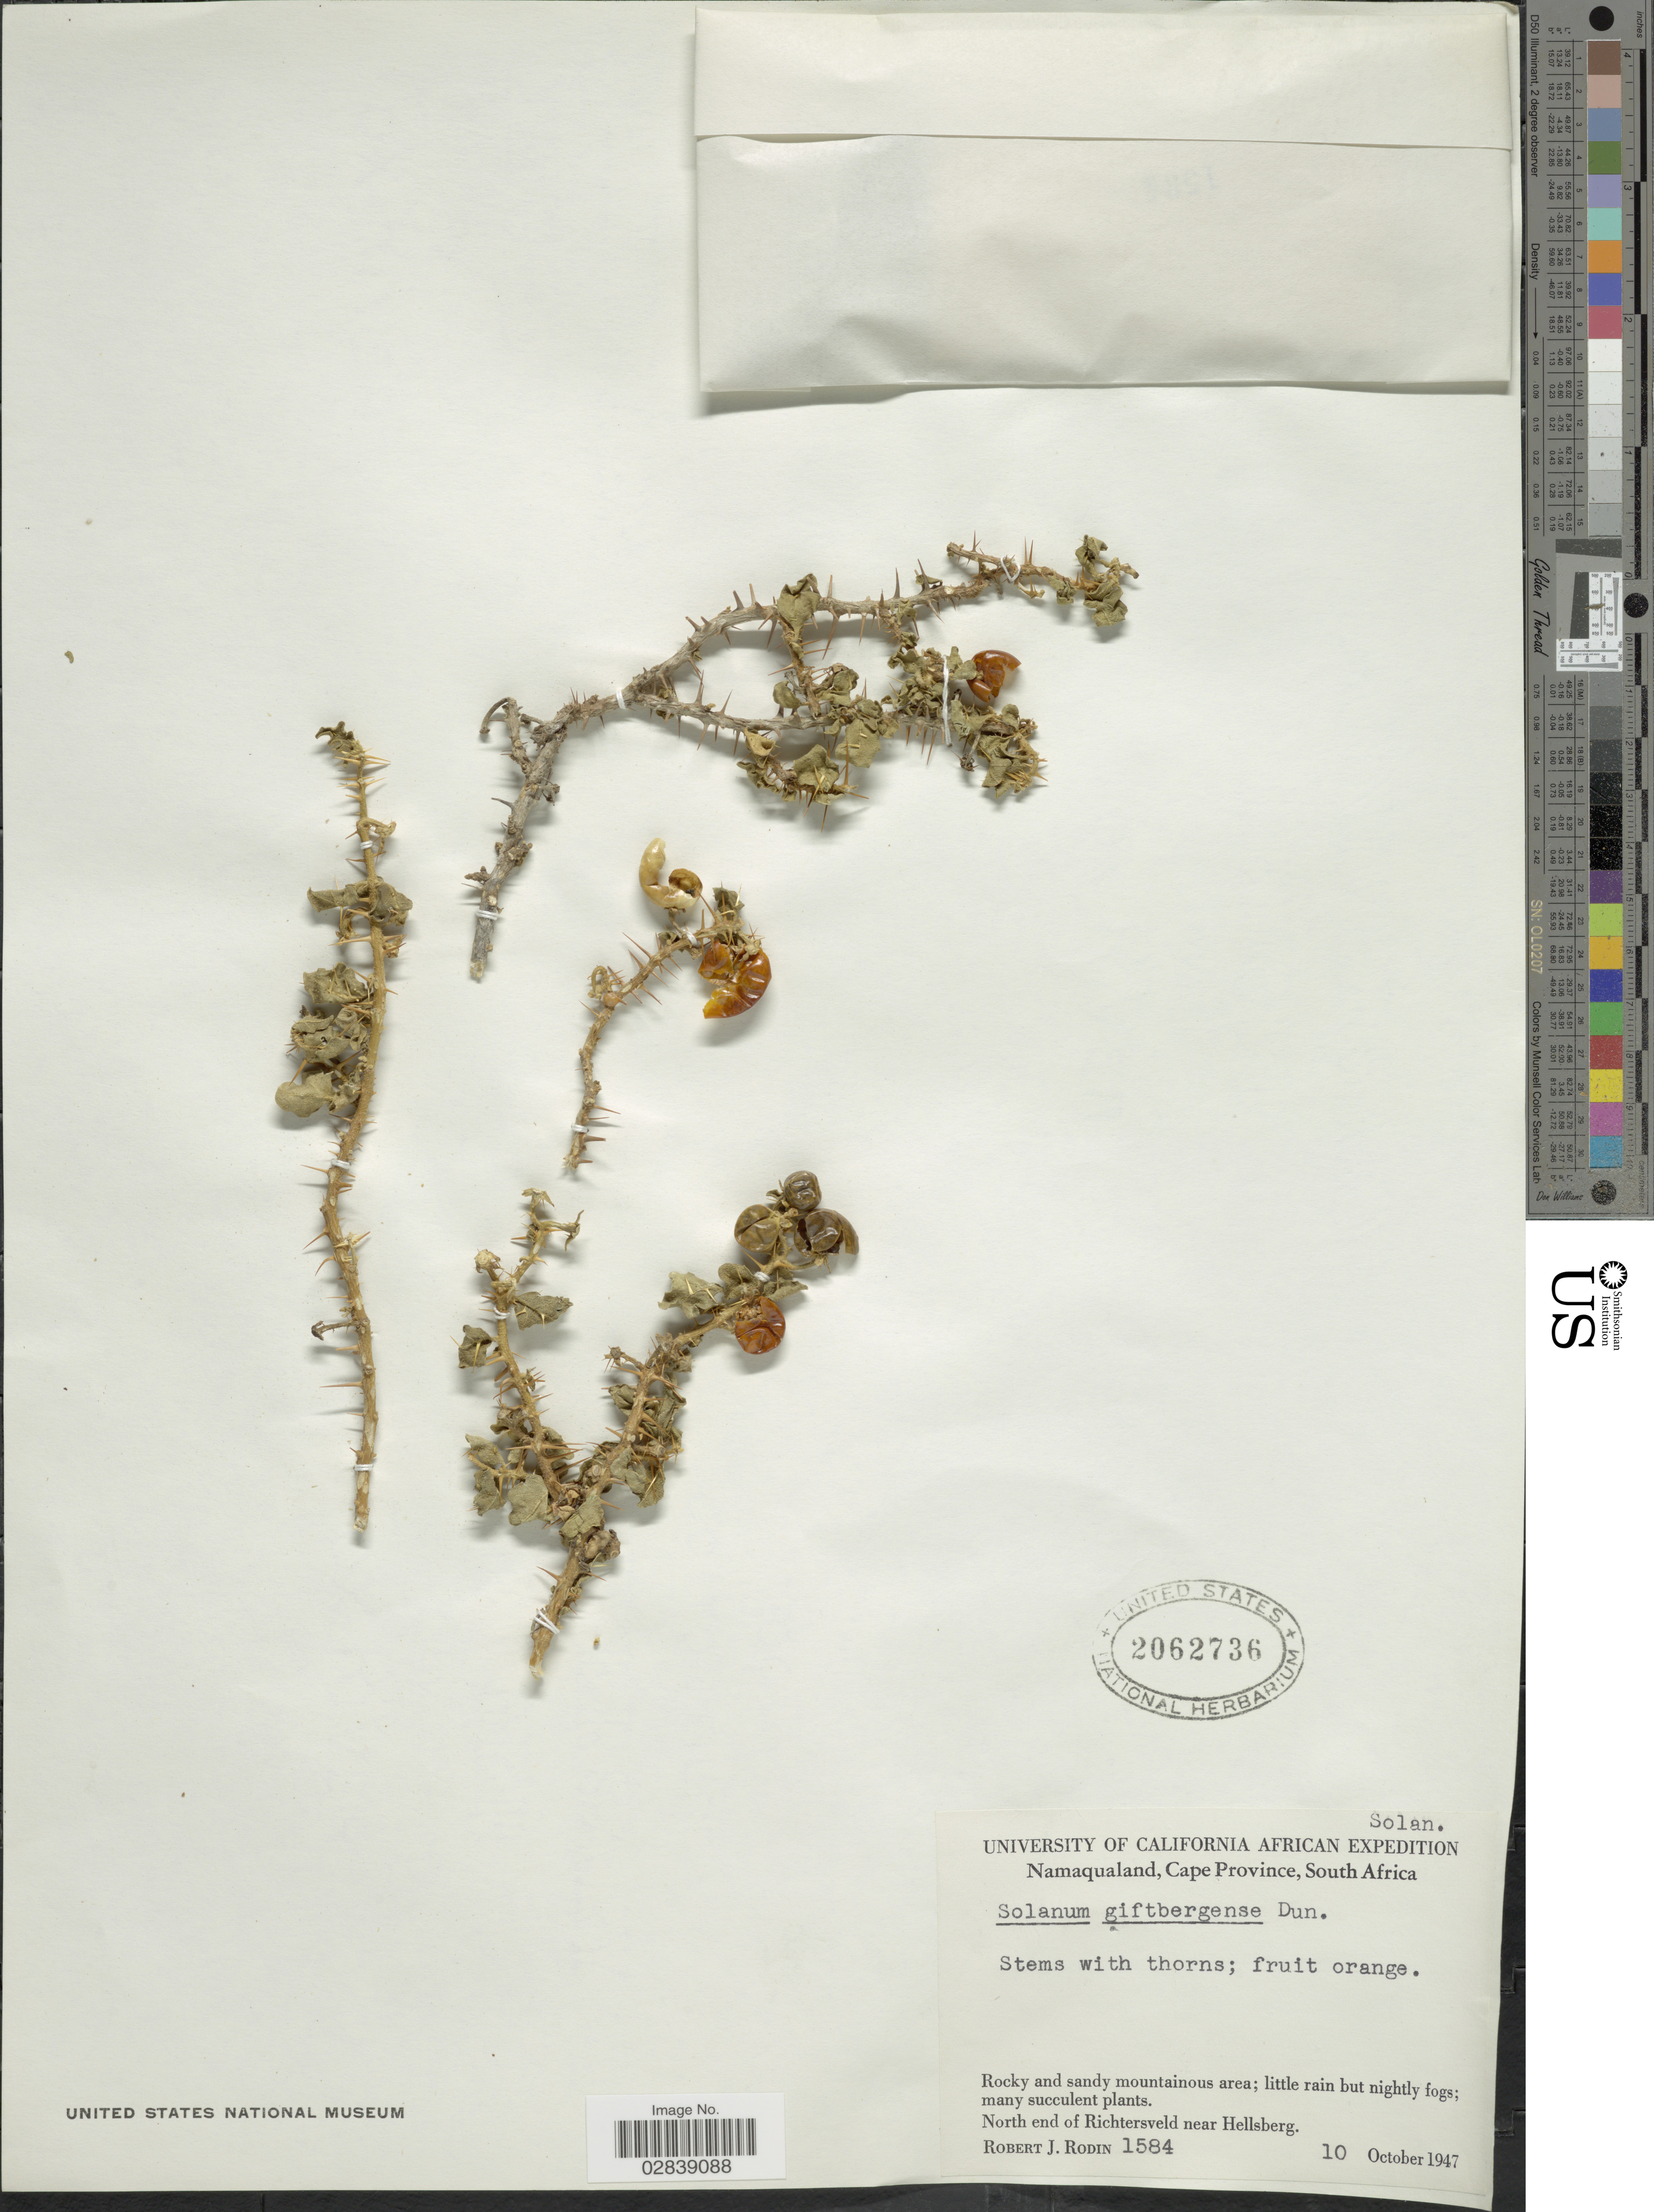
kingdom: Plantae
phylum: Tracheophyta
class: Magnoliopsida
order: Solanales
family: Solanaceae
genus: Solanum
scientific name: Solanum giftbergense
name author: Dunal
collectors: R. J. Rodin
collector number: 1584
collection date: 1947-10-10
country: South Africa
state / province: Northern Cape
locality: Namaqualand, North end of Richtersveld near Hellsberg.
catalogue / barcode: US 2062736